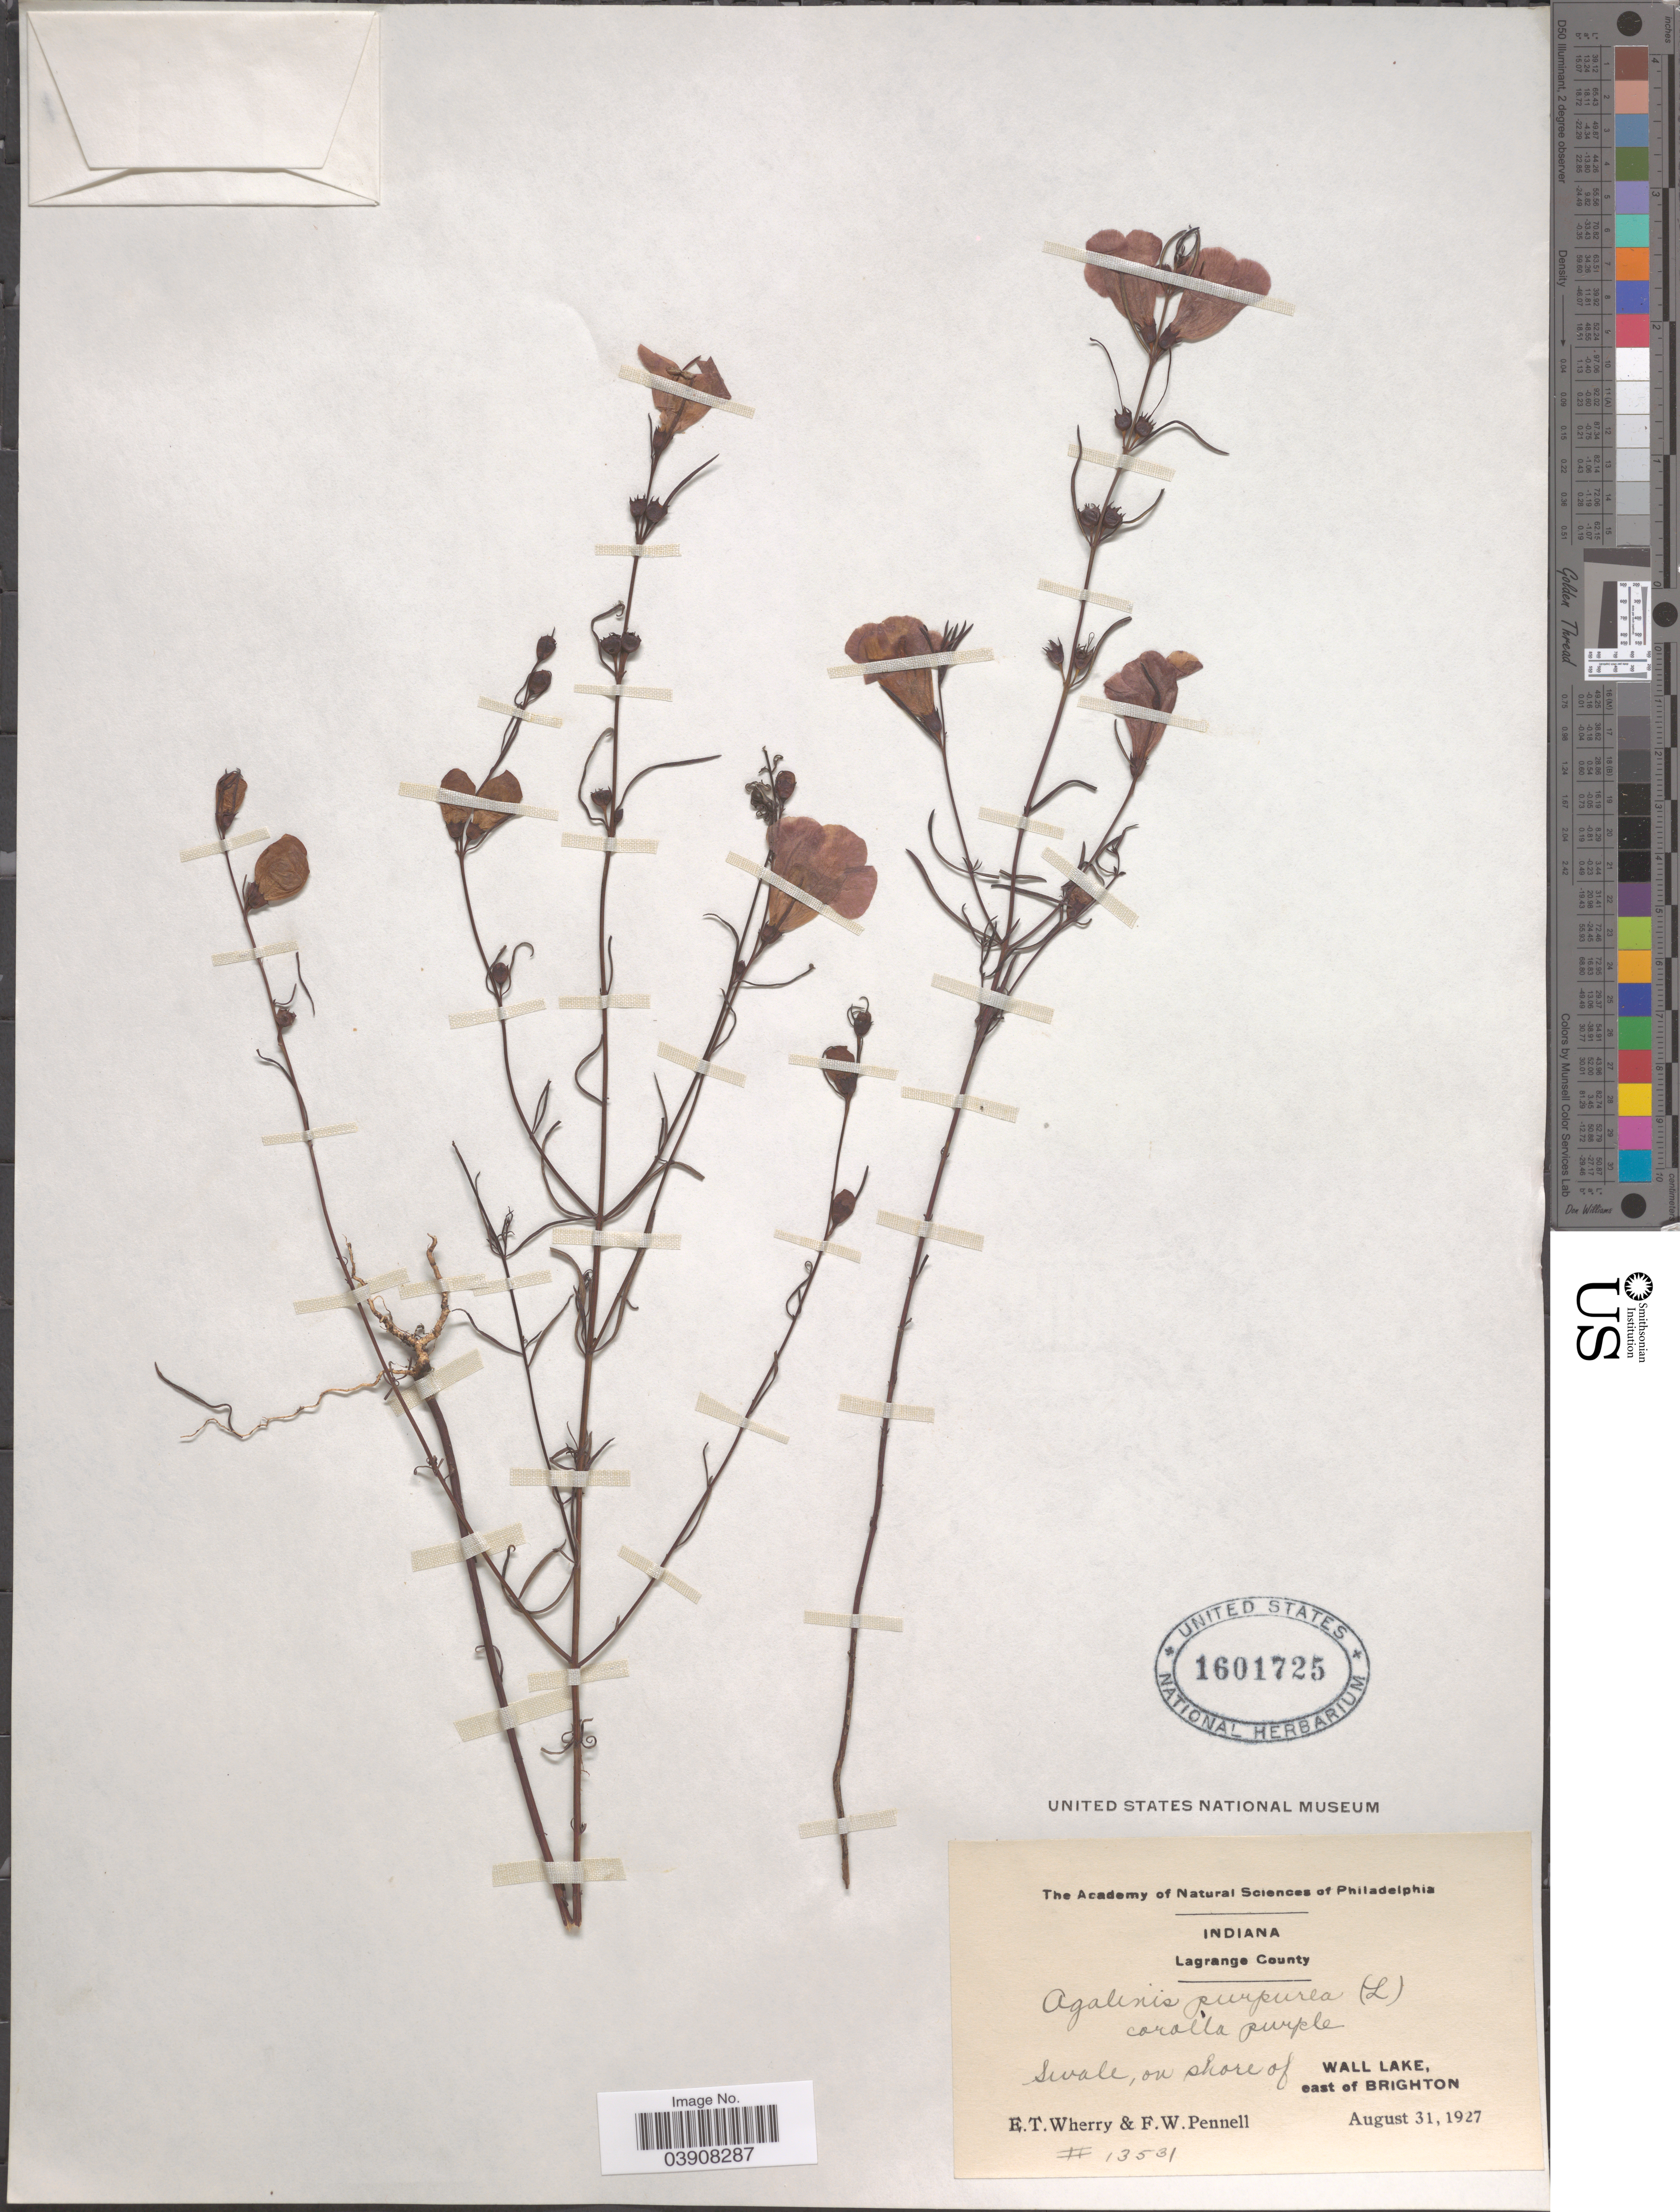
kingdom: Plantae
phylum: Tracheophyta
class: Magnoliopsida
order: Lamiales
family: Orobanchaceae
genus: Agalinis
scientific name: Agalinis purpurea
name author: (L.) Pennell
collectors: E. T. Wherry & F. W. Pennell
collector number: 13531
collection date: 1927-08-31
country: United States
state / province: Indiana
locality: Lagrange County. Swale, on shore of Wall Lake, east of Brighton.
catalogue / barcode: US 1601725